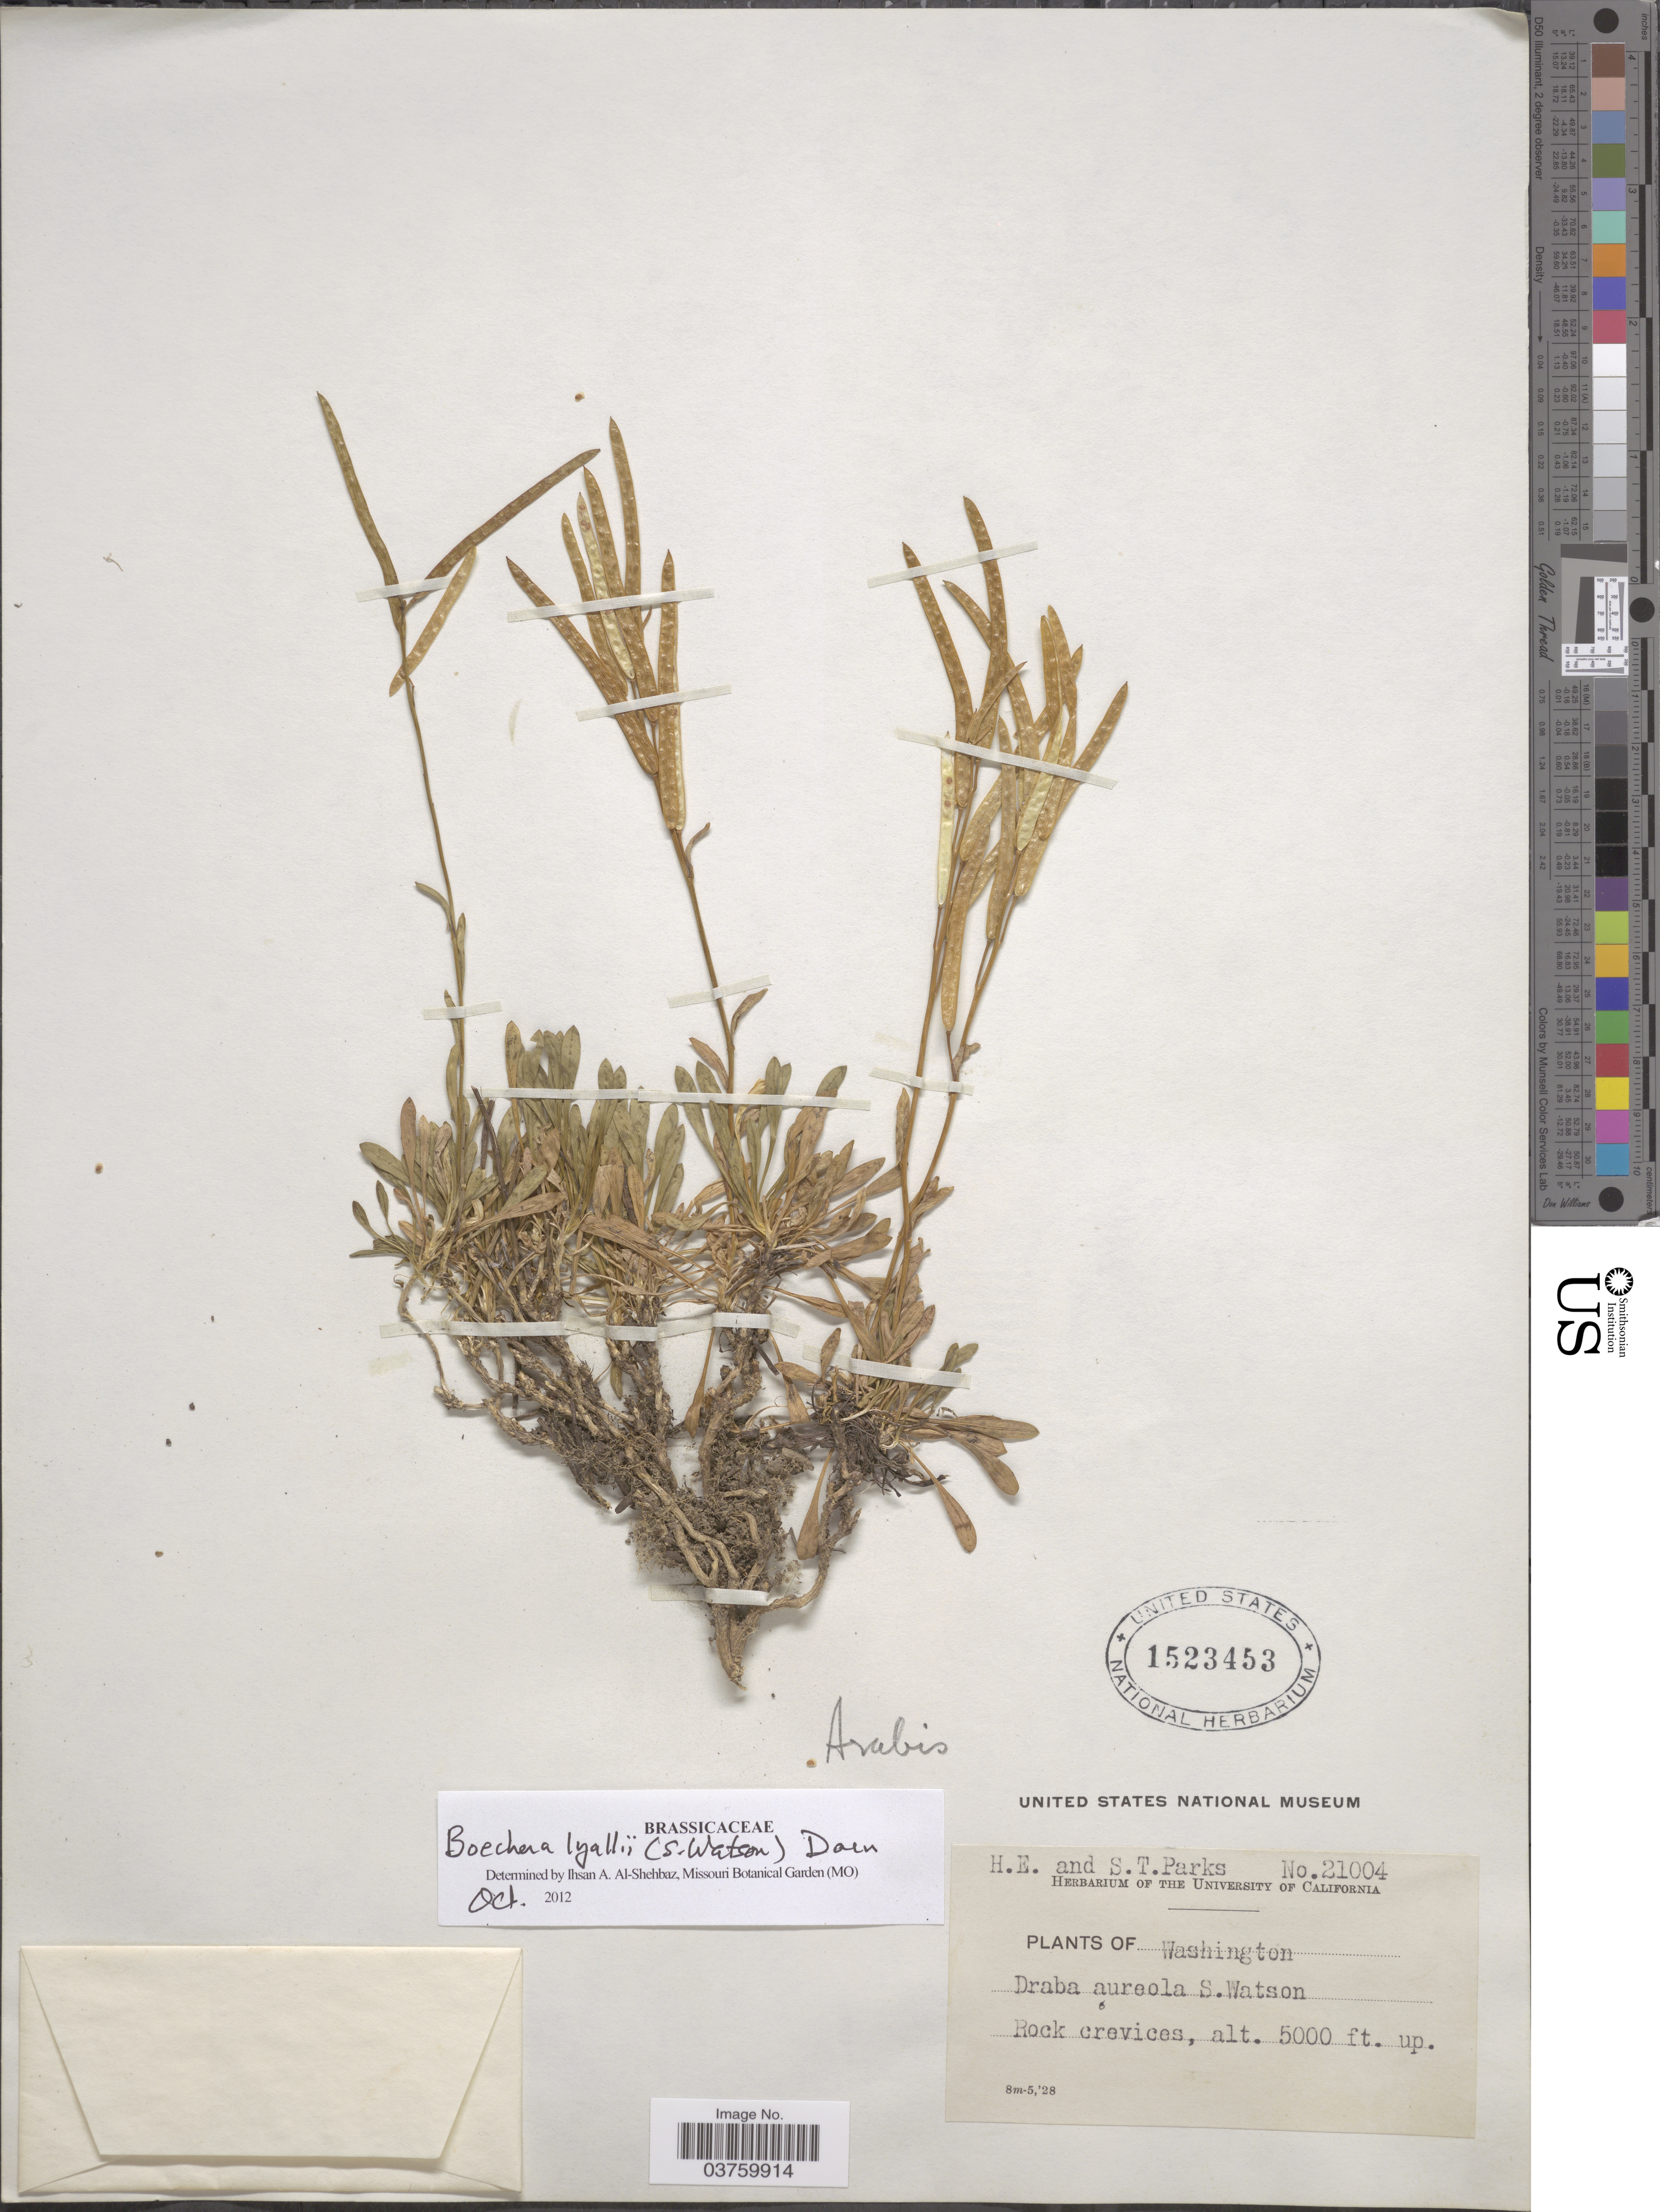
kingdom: Plantae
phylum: Tracheophyta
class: Magnoliopsida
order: Brassicales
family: Brassicaceae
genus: Boechera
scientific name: Boechera lyallii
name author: (S. Watson) Dorn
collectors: H. E. Parks & S. Parks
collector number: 21004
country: United States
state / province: Washington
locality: Rock crevices.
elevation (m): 1524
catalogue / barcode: US 1523453